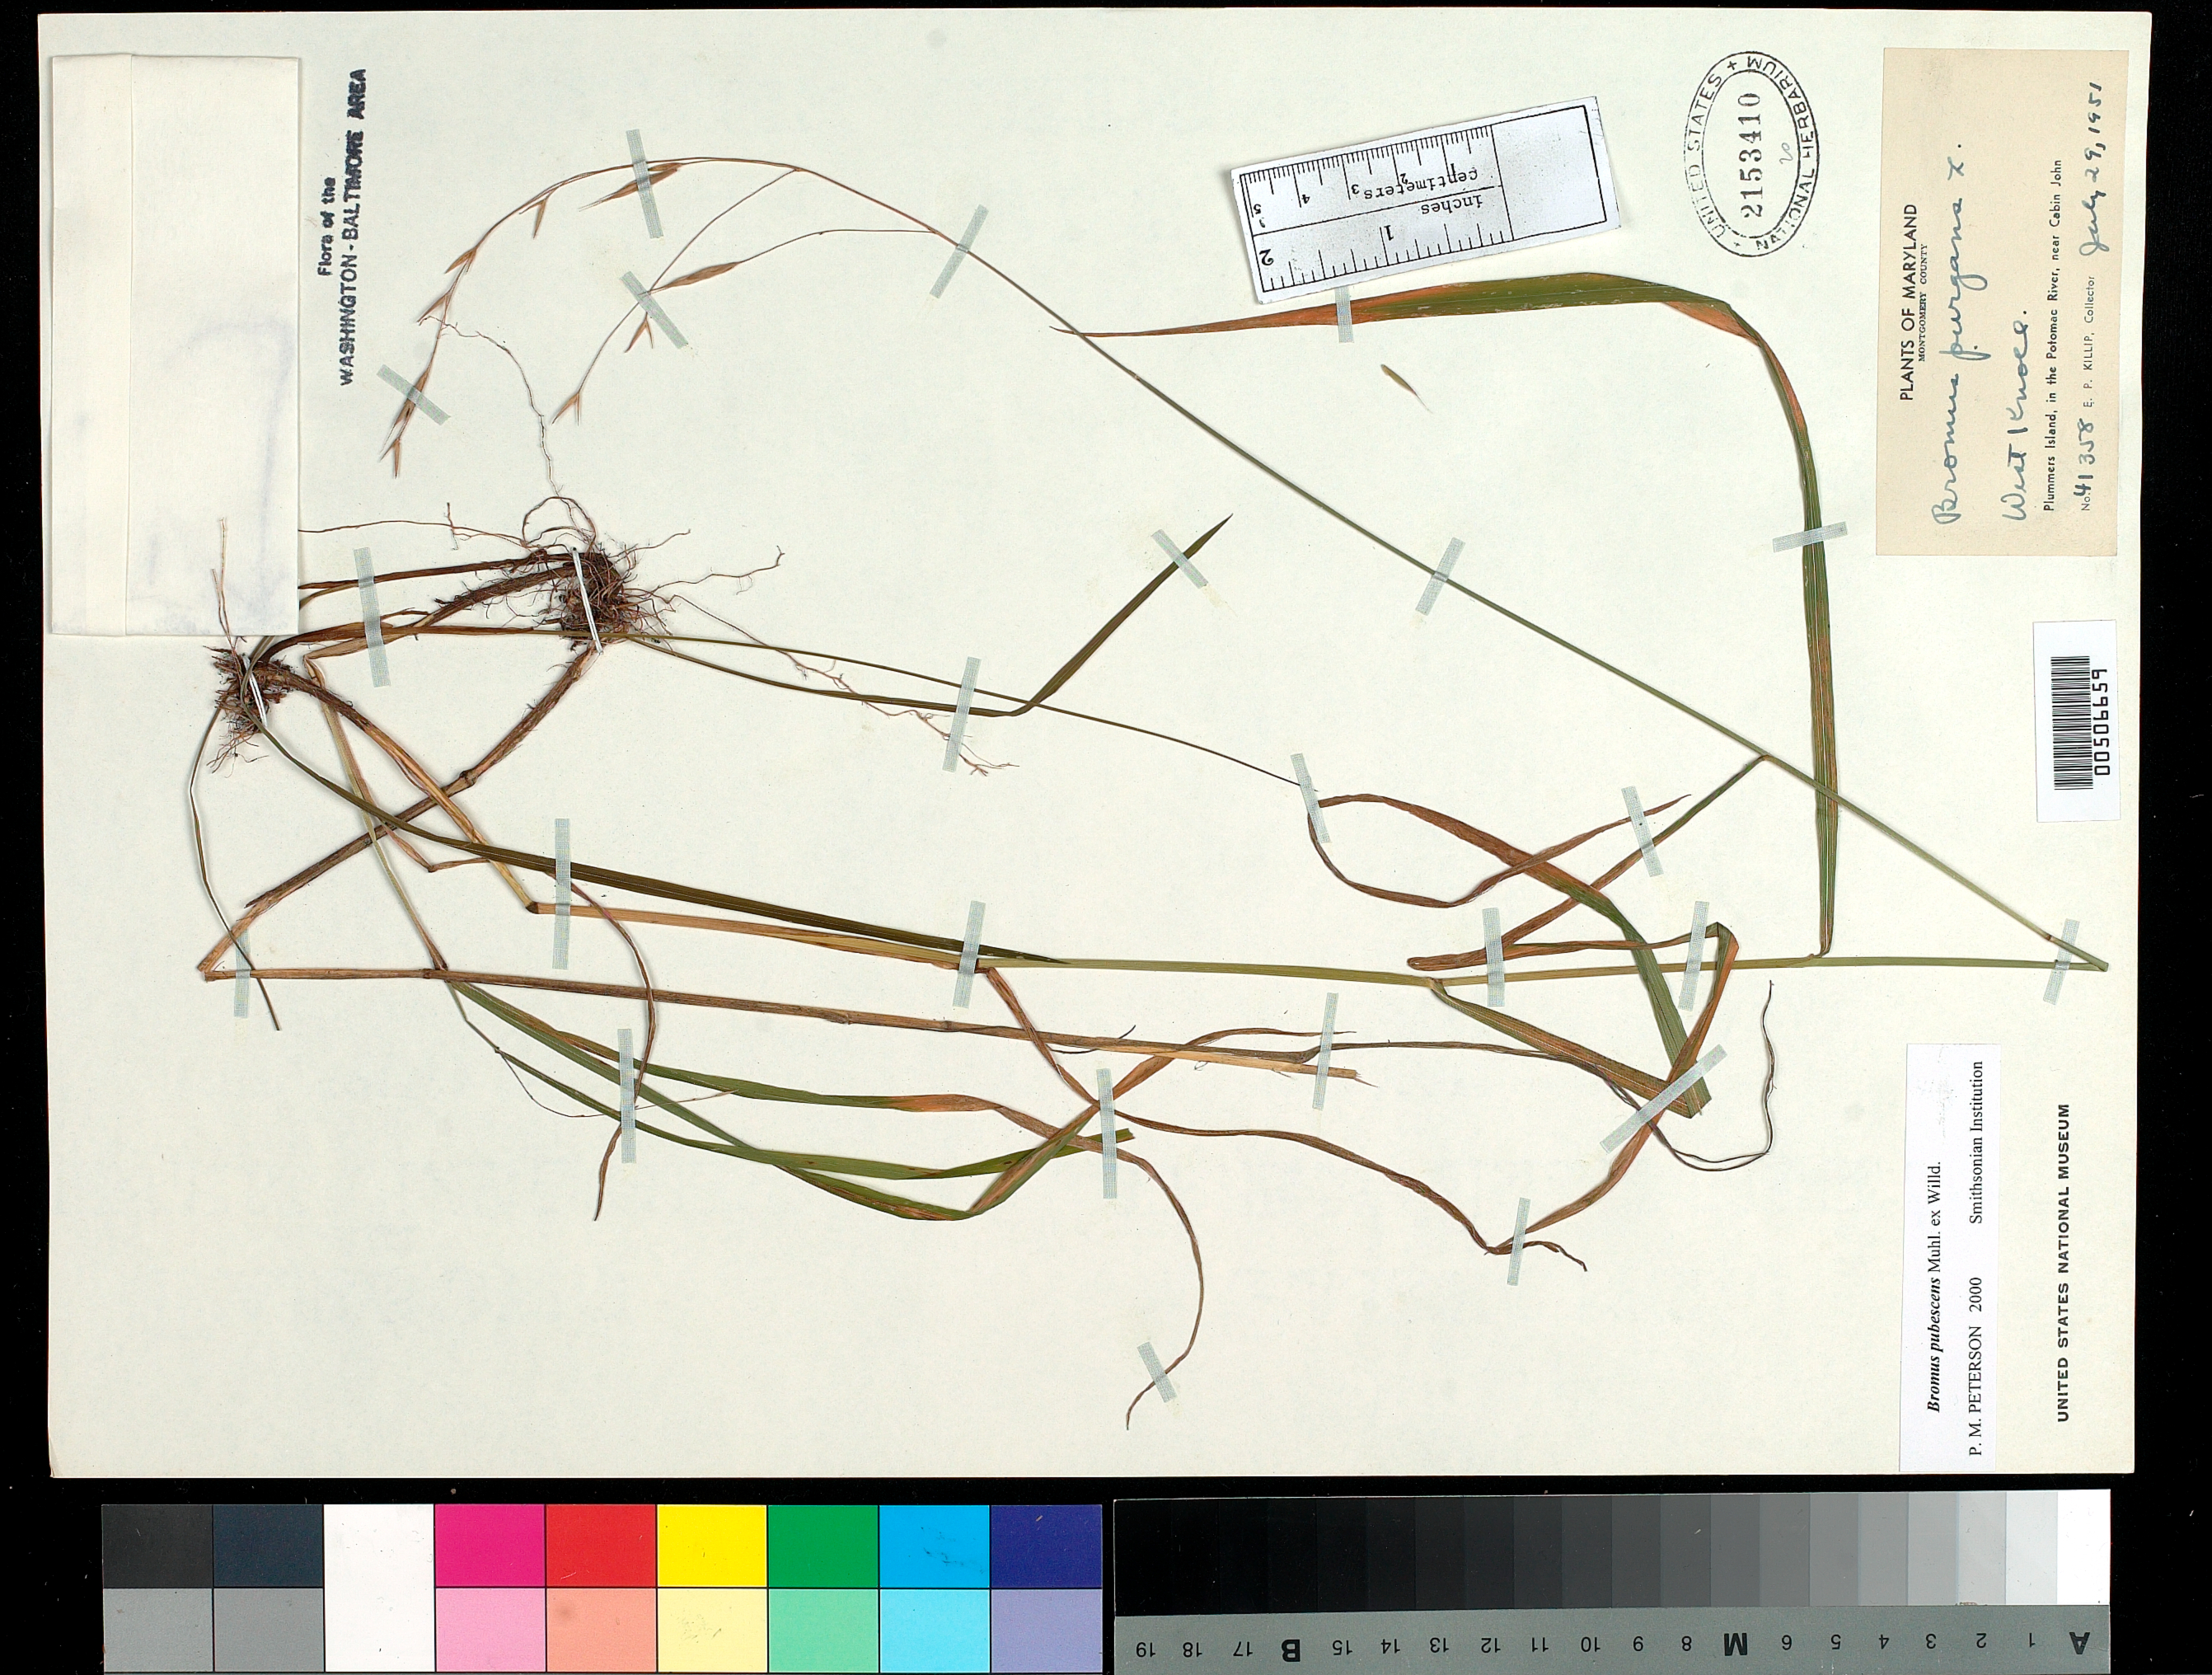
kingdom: Plantae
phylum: Tracheophyta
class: Liliopsida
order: Poales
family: Poaceae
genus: Bromus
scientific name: Bromus pubescens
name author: Muhl. ex Willd.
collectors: E. P. Killip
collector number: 41358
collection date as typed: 29 Jul 1951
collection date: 1951-07-29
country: United States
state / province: Maryland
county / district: Montgomery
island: Plummers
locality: Plummers Island, near Cabin John on the Potomac River Plummers Island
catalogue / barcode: US 2153410